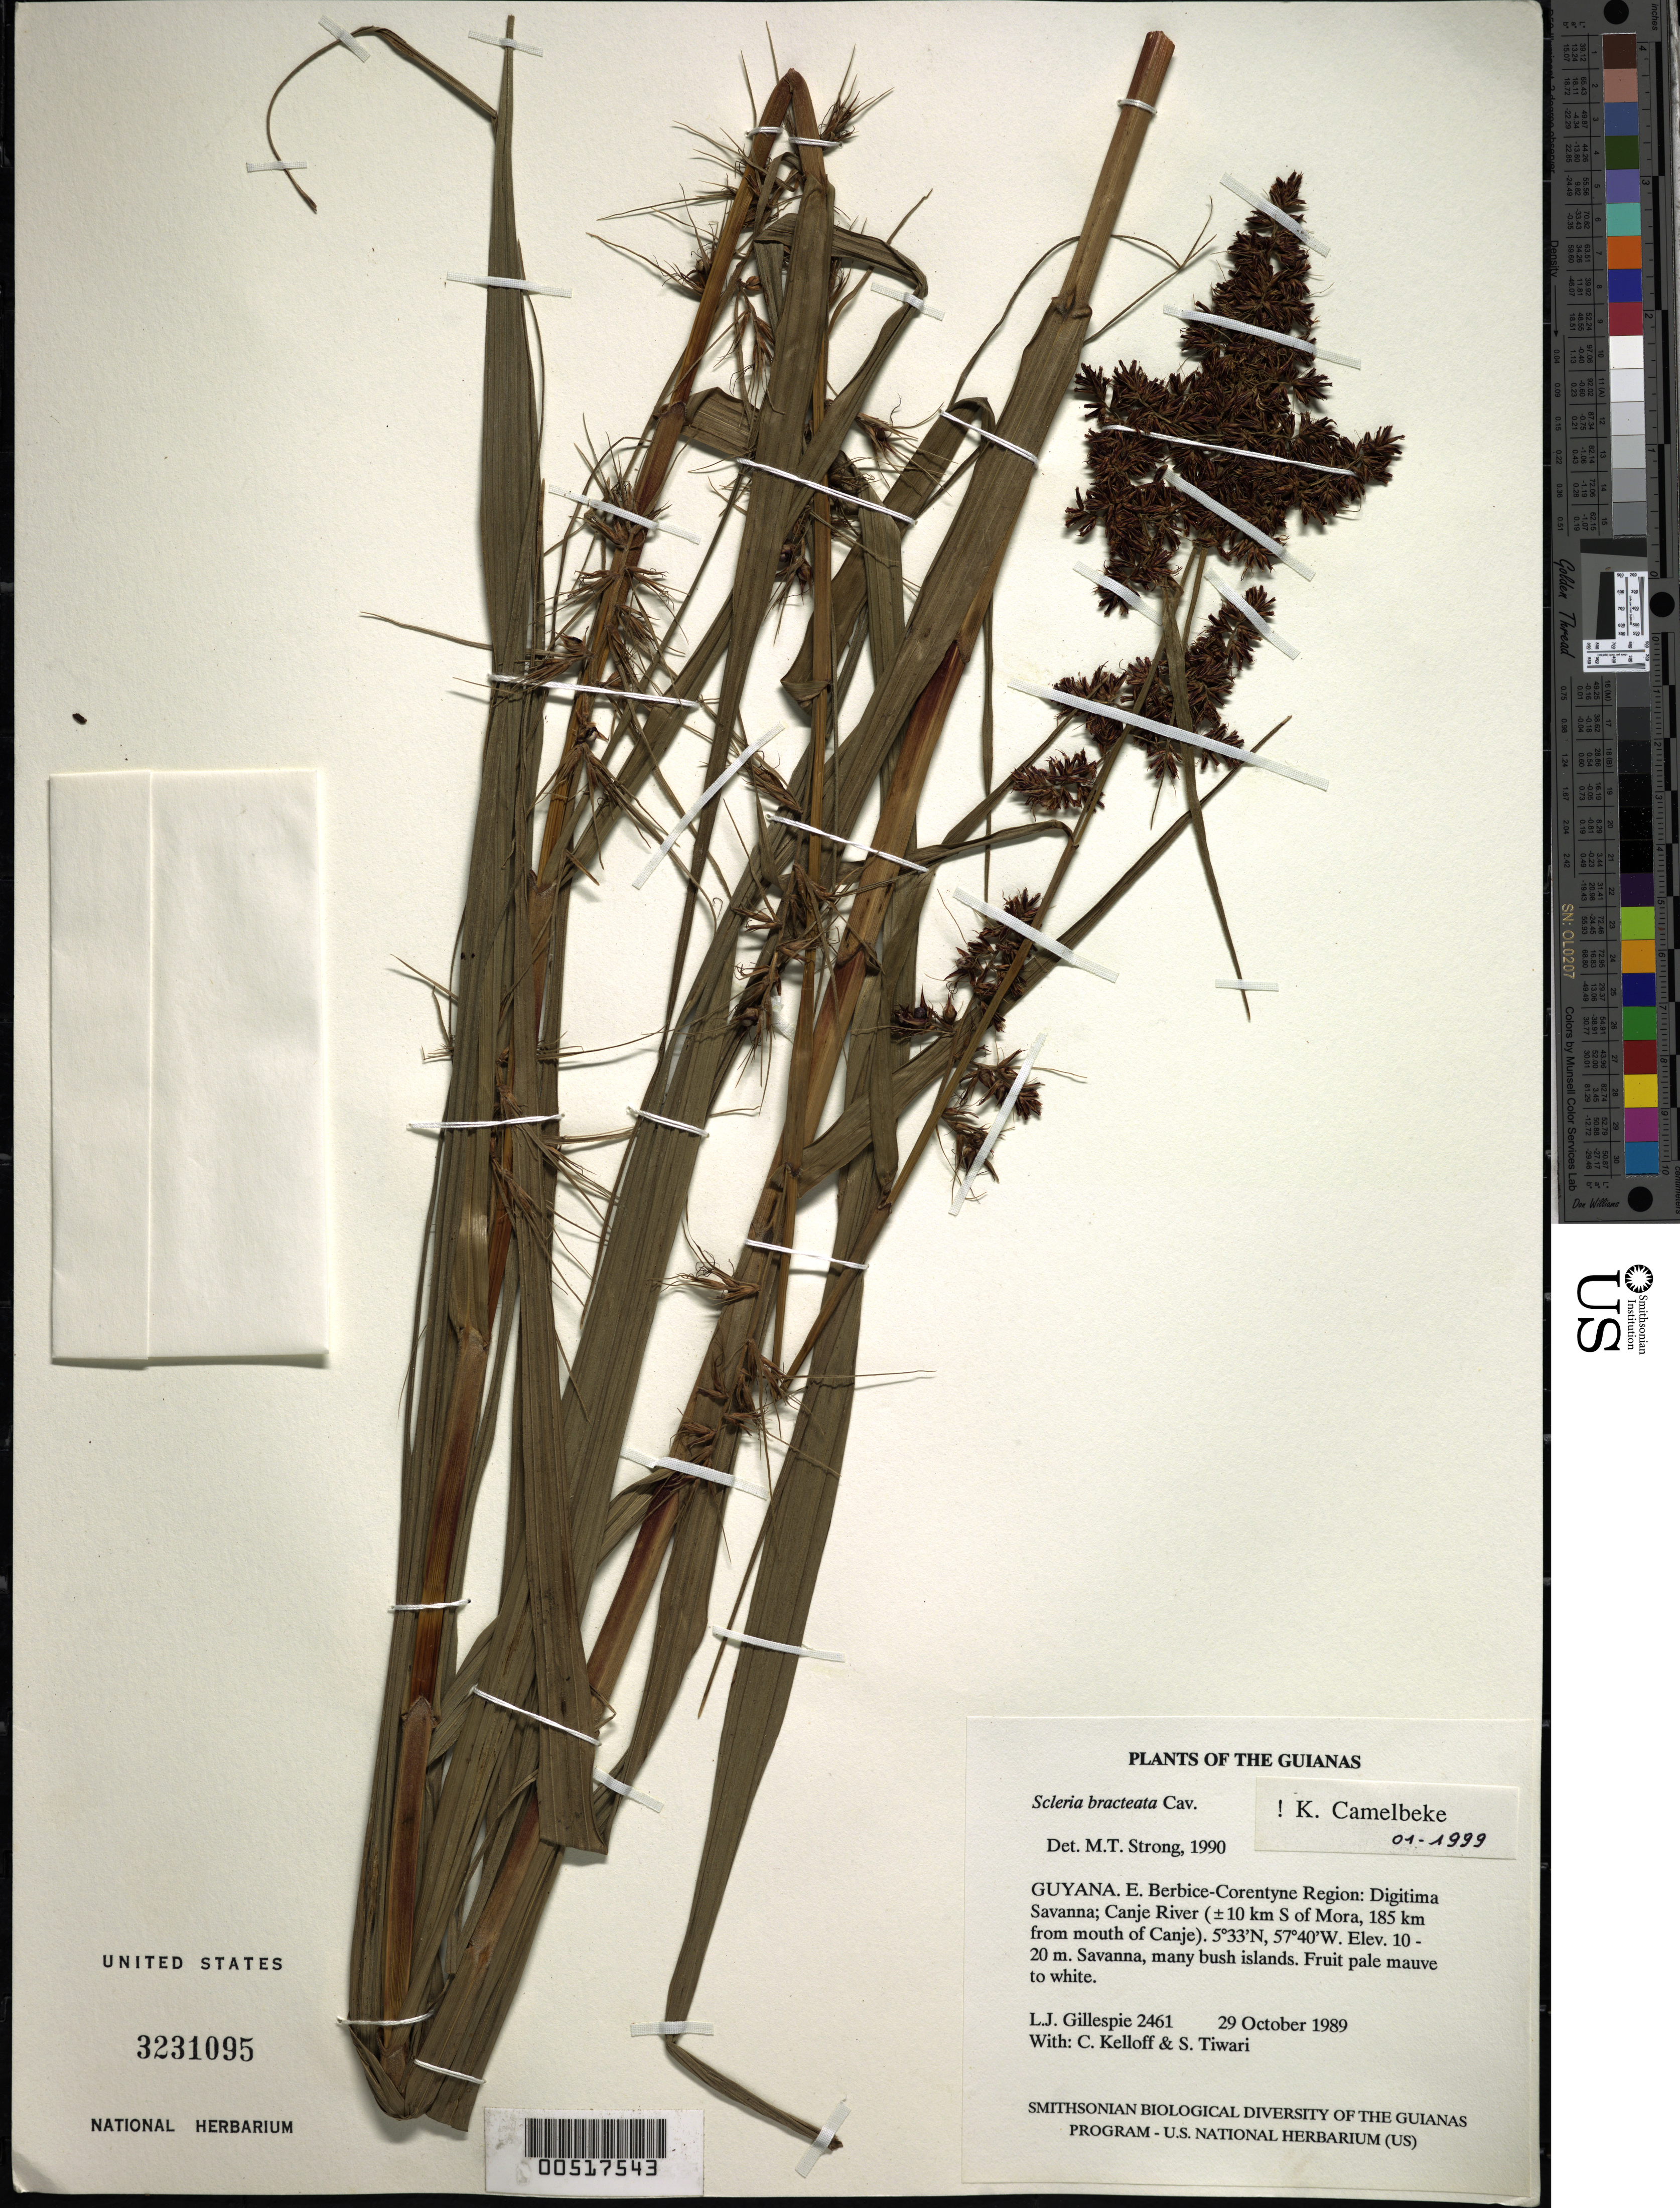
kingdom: Plantae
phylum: Tracheophyta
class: Liliopsida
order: Poales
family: Cyperaceae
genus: Scleria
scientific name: Scleria bracteata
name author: Cav.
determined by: Camelbeke, K.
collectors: L. J. Gillespie, C. L. Kelloff & S. Tiwari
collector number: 2461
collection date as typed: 29 October 1989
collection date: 1989-10-29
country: Guyana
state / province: E. Berbice-Corentyne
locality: Digitima Savanna, Canje River ±20 km S of Mora, 185 km from mouth of Canje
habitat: Savanna, many bush islands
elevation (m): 10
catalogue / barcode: US 3231095